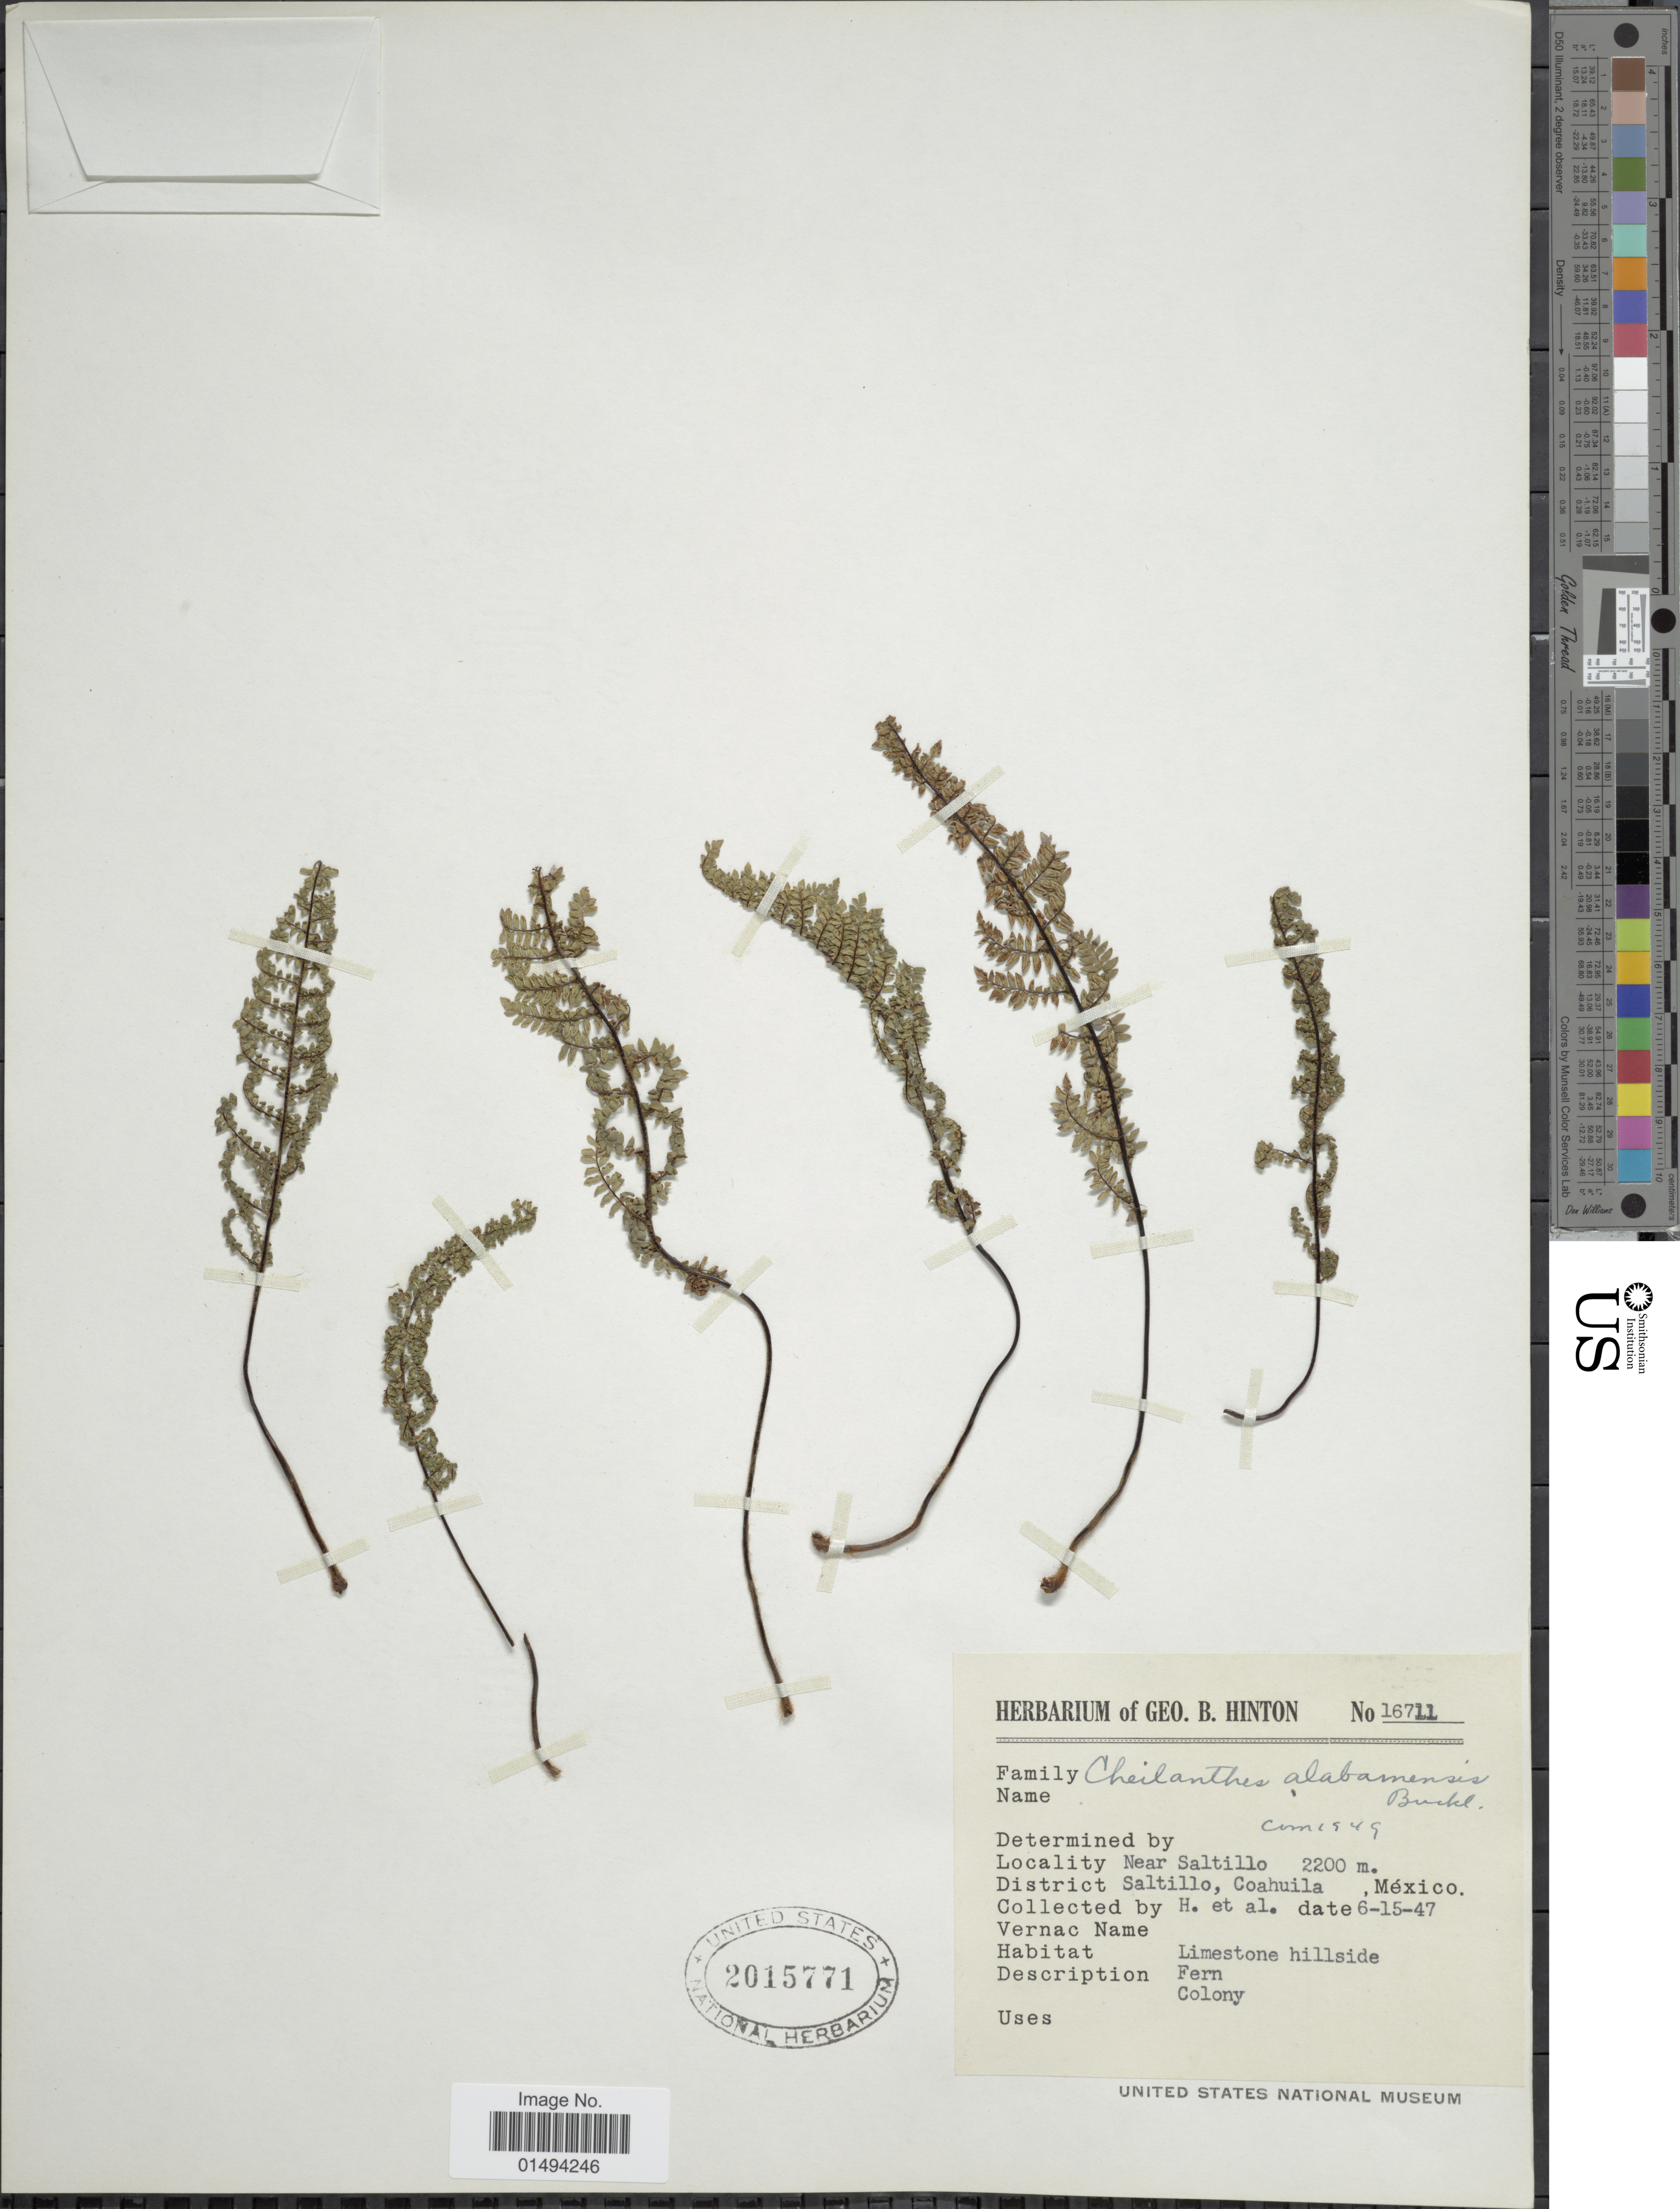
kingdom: Plantae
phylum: Tracheophyta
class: Polypodiopsida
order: Polypodiales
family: Pteridaceae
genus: Myriopteris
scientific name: Myriopteris alabamensis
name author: (Buckley) Grusz & Windham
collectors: B. D. Hinton & et al.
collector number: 16711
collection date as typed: Transcribed d/m/y: 15/6/47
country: Mexico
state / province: Coahuila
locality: Near Saltillo, Saltillo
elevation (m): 2200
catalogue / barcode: US 2015771